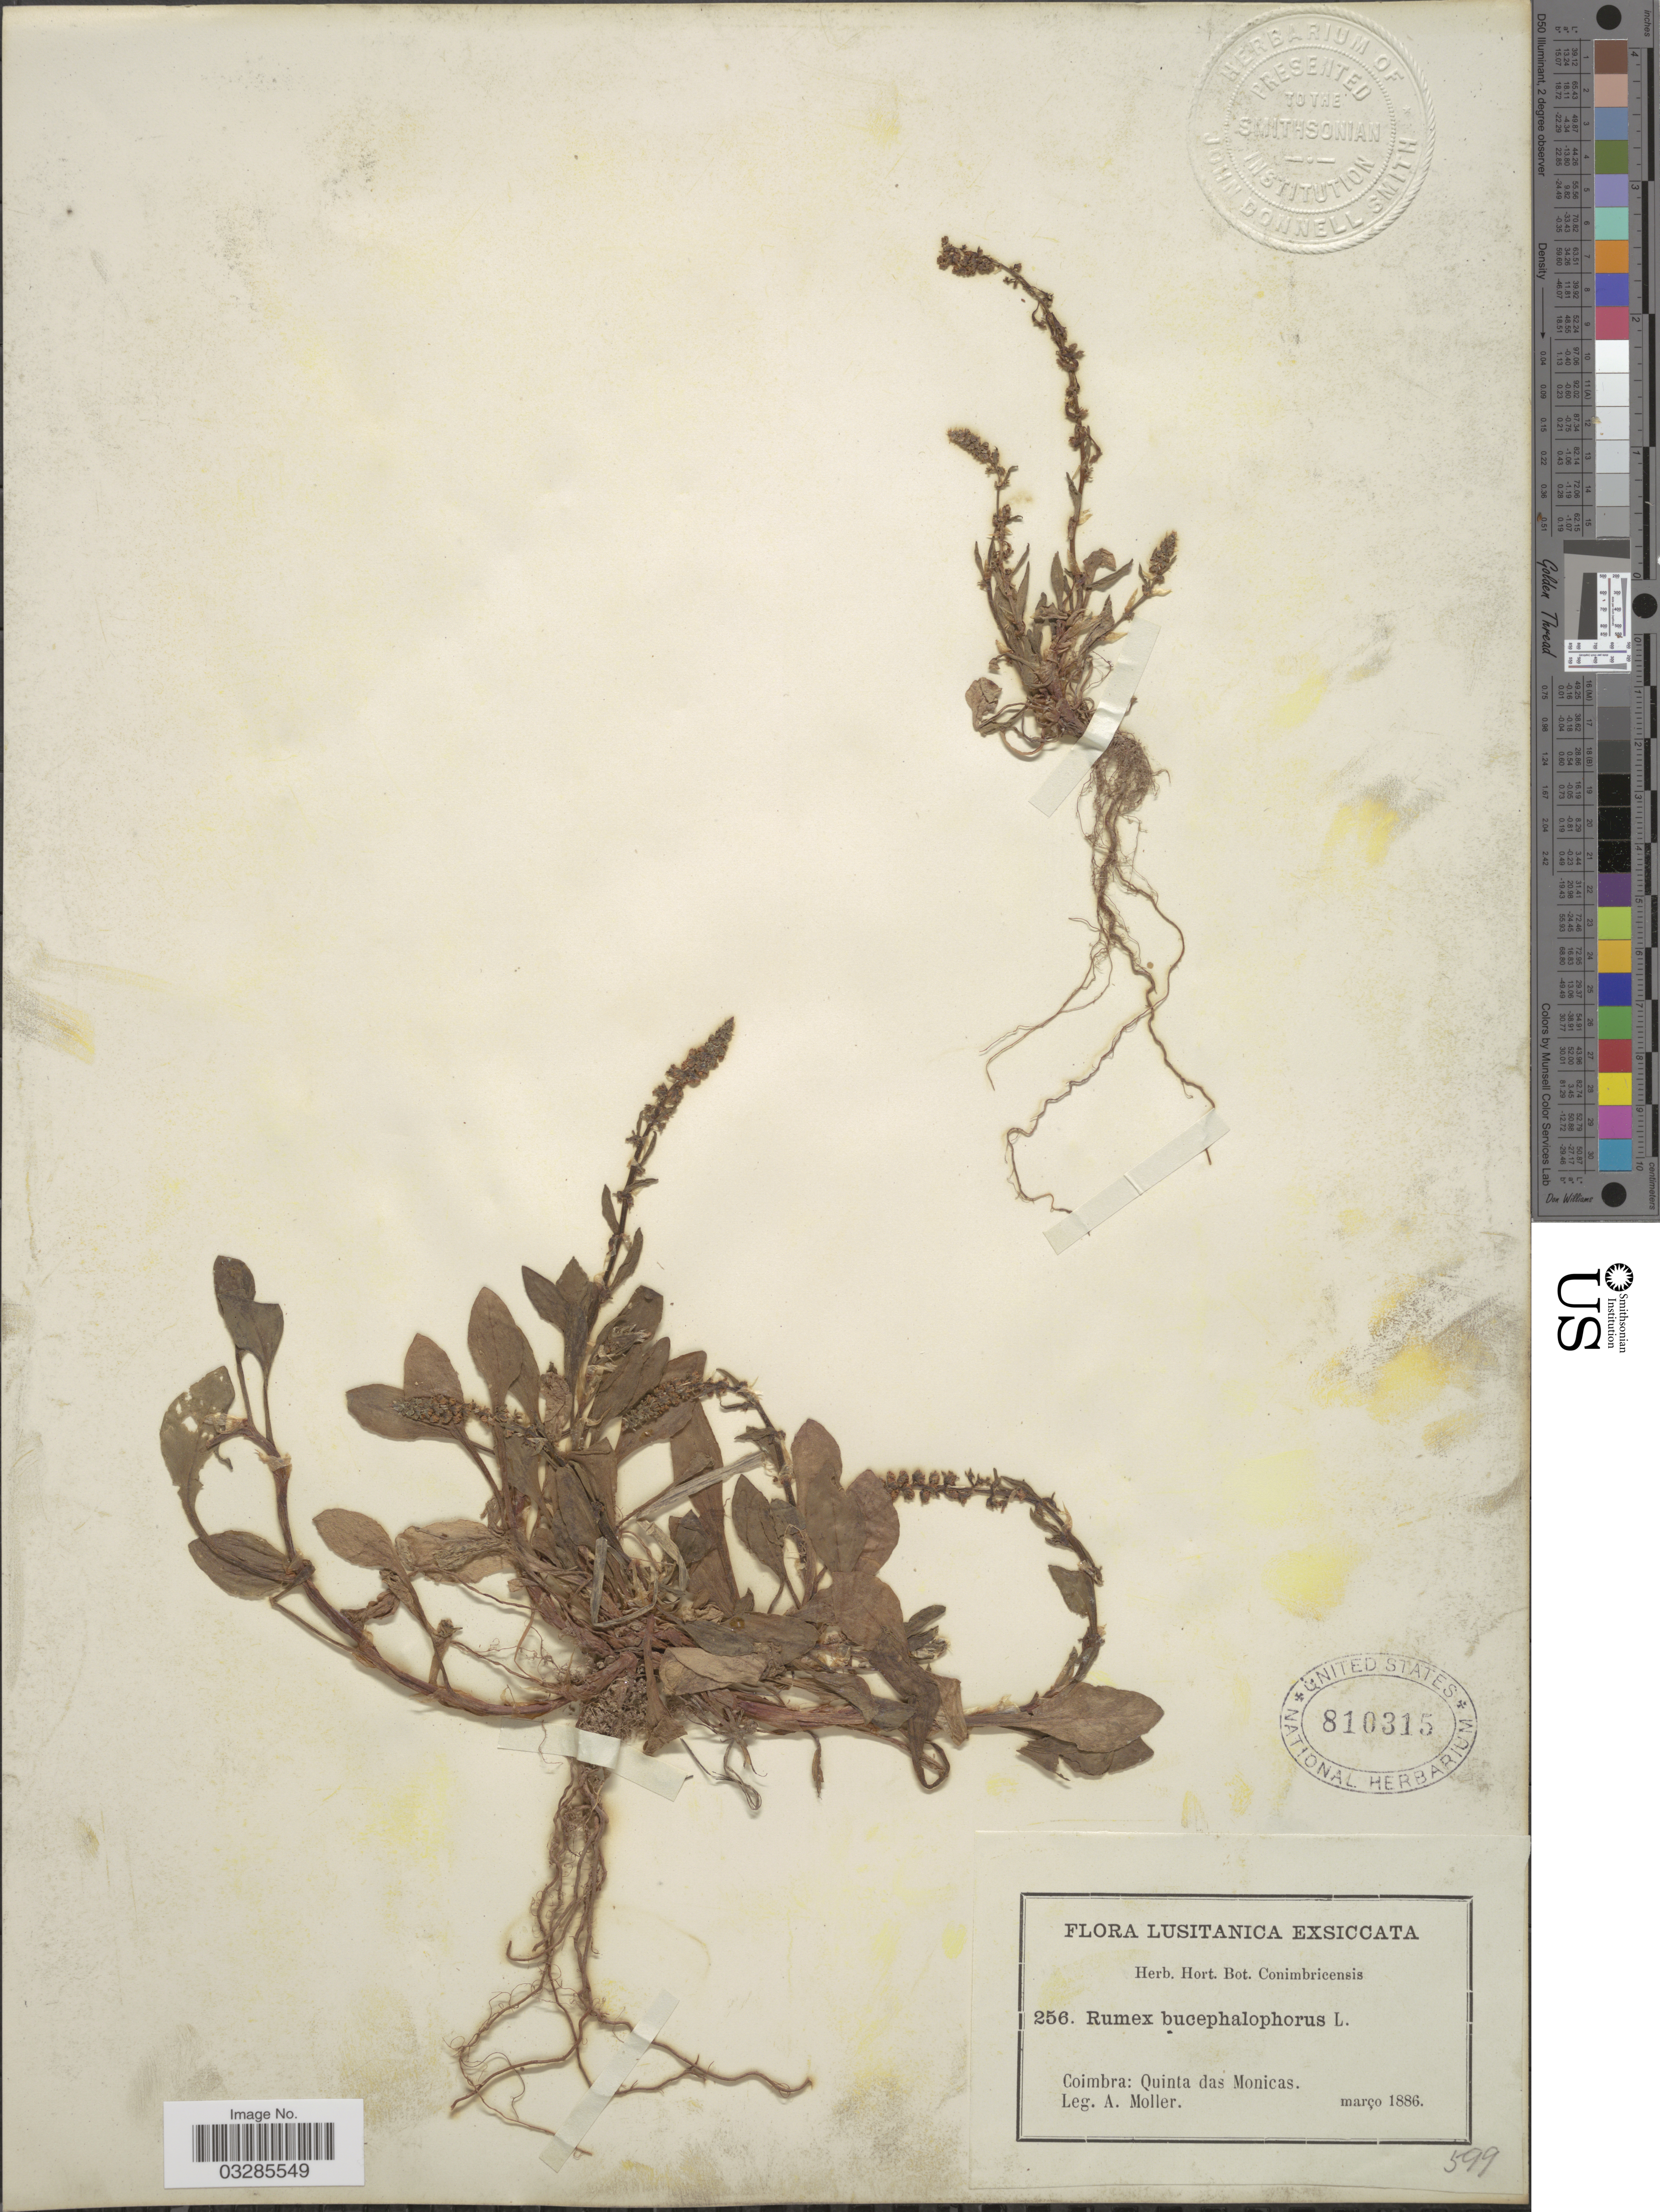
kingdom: Plantae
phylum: Tracheophyta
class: Magnoliopsida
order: Caryophyllales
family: Polygonaceae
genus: Rumex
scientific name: Rumex bucephalophorus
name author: L.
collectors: A. Moller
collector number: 256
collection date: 1886-03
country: Portugal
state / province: Coimbra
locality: Lusitanica. Quinta das Monicas.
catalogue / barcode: US 810315